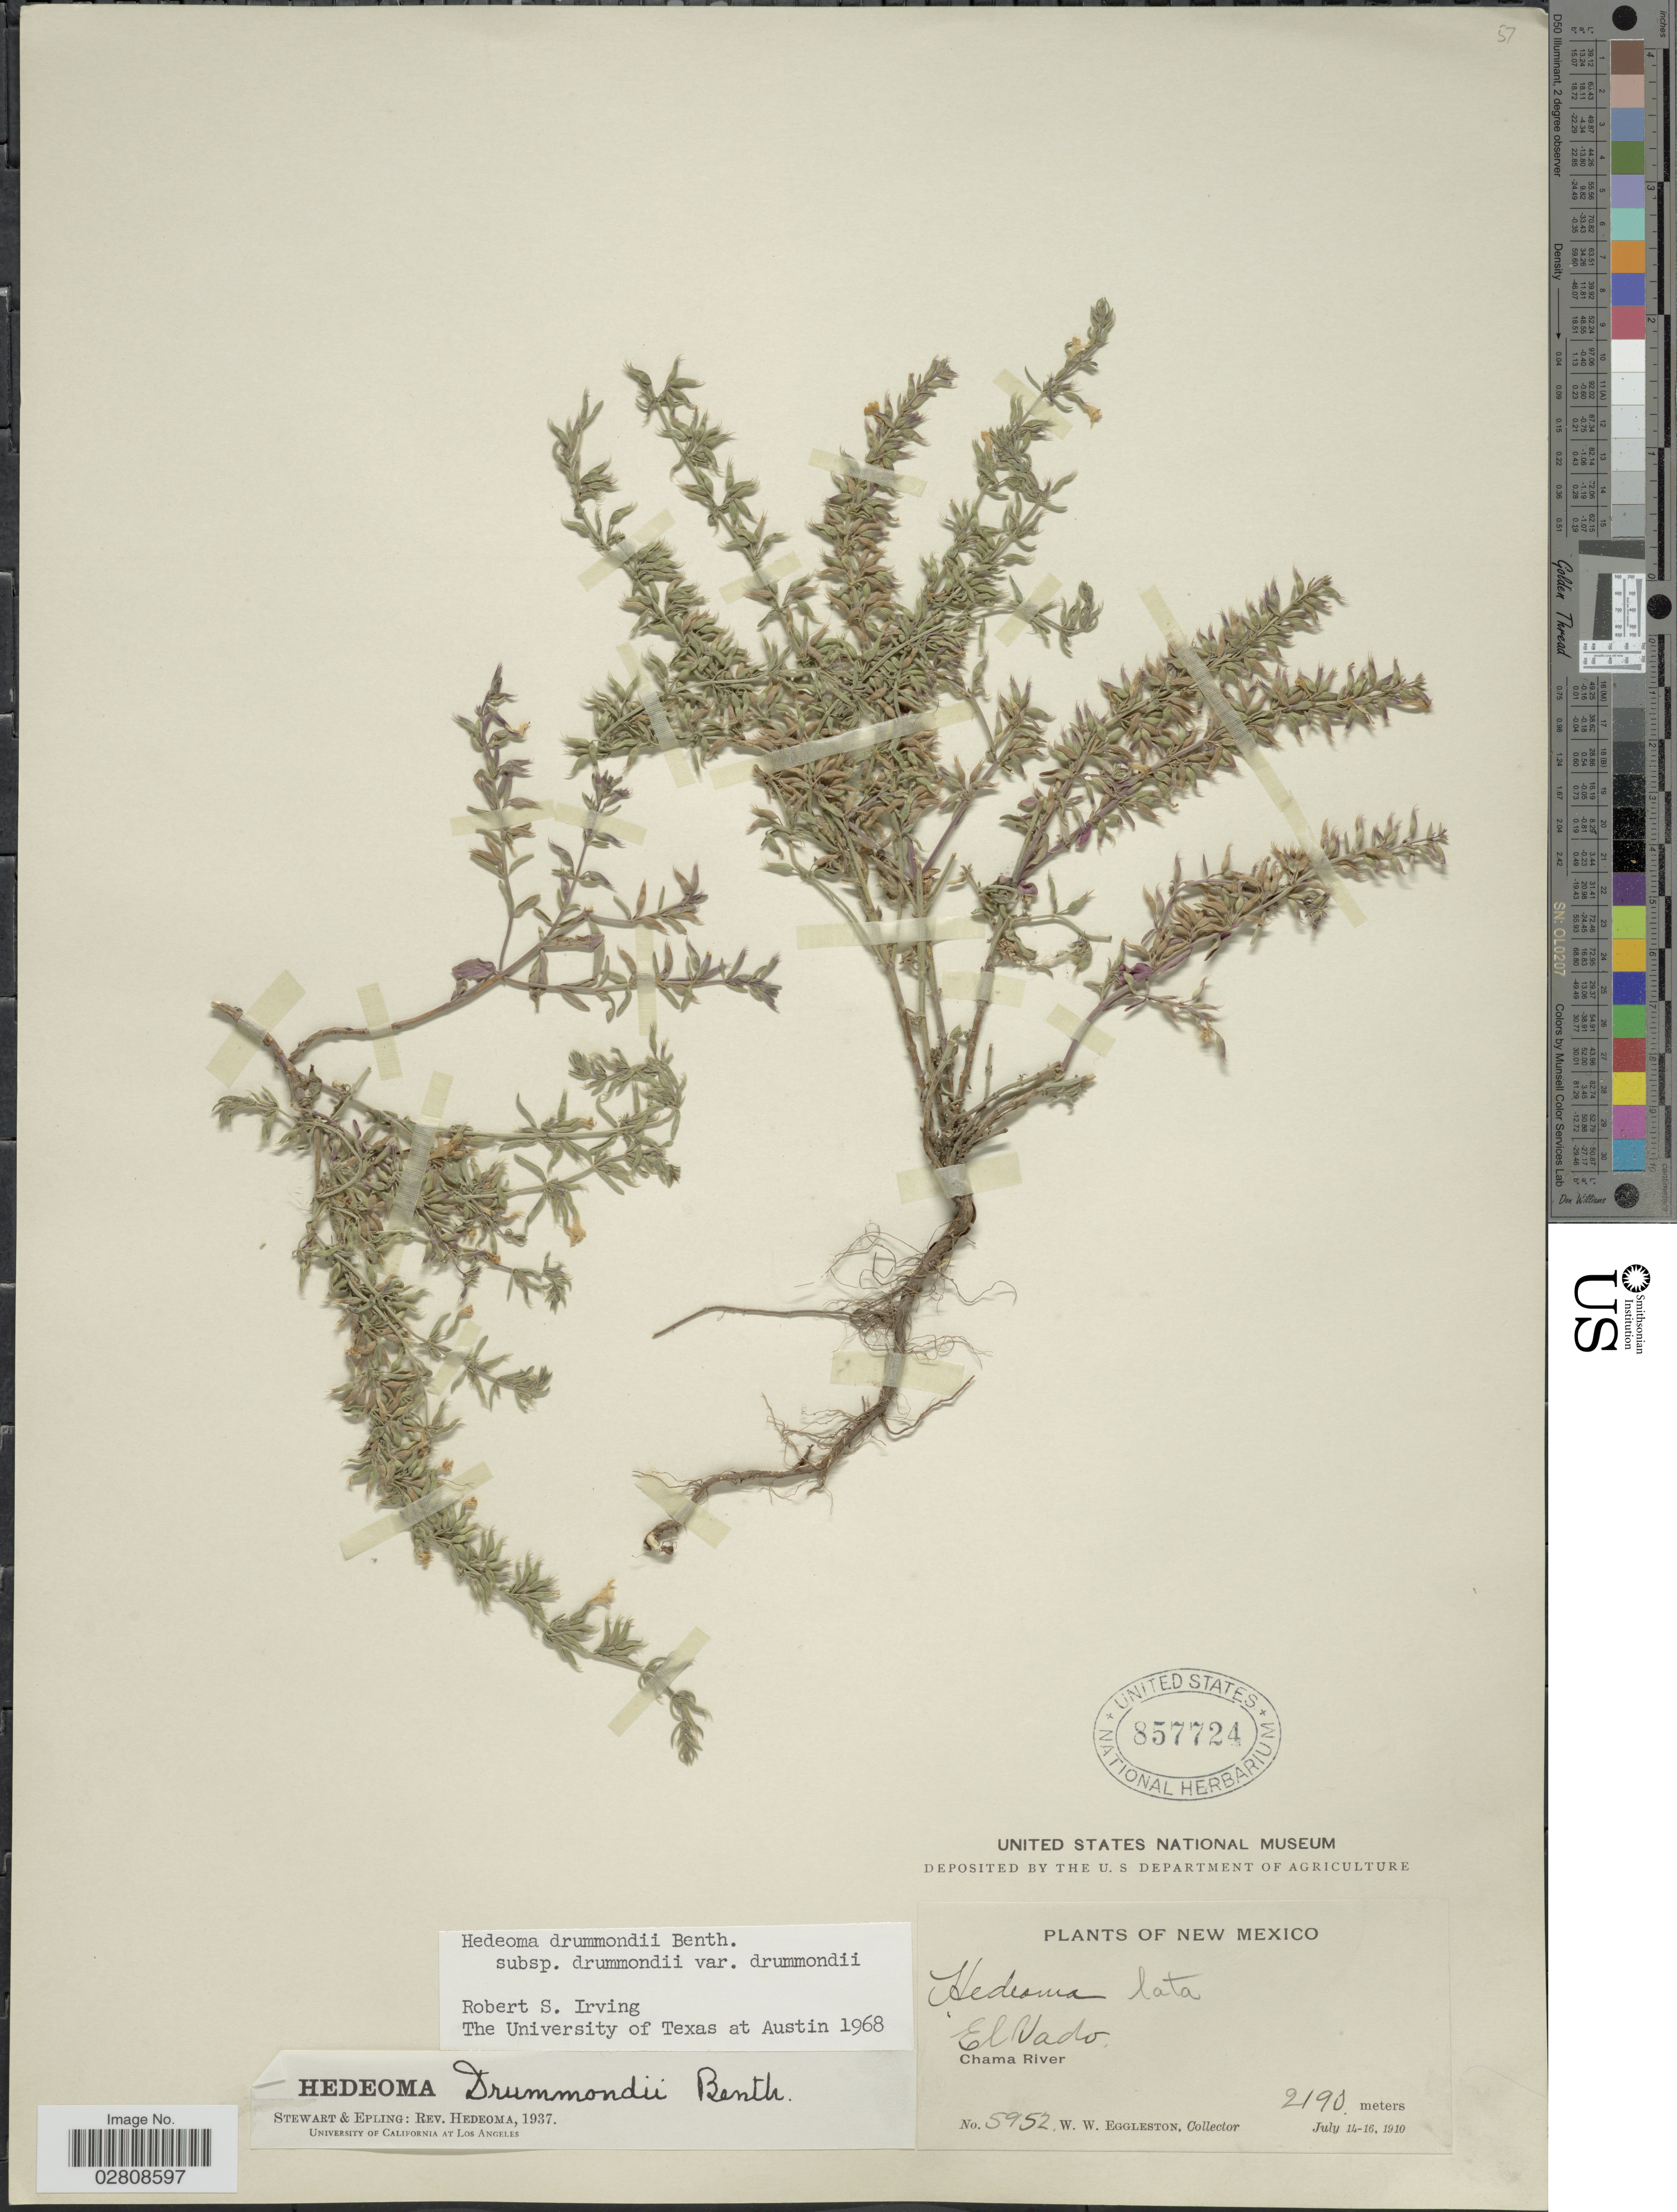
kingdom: Plantae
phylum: Tracheophyta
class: Magnoliopsida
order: Lamiales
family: Lamiaceae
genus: Hedeoma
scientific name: Hedeoma drummondii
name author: Benth.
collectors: W. W. Eggleston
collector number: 5952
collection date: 1910-07-14/1910-07-16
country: United States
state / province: New Mexico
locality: El Vado. Chama River.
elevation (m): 2190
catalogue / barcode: US 857724